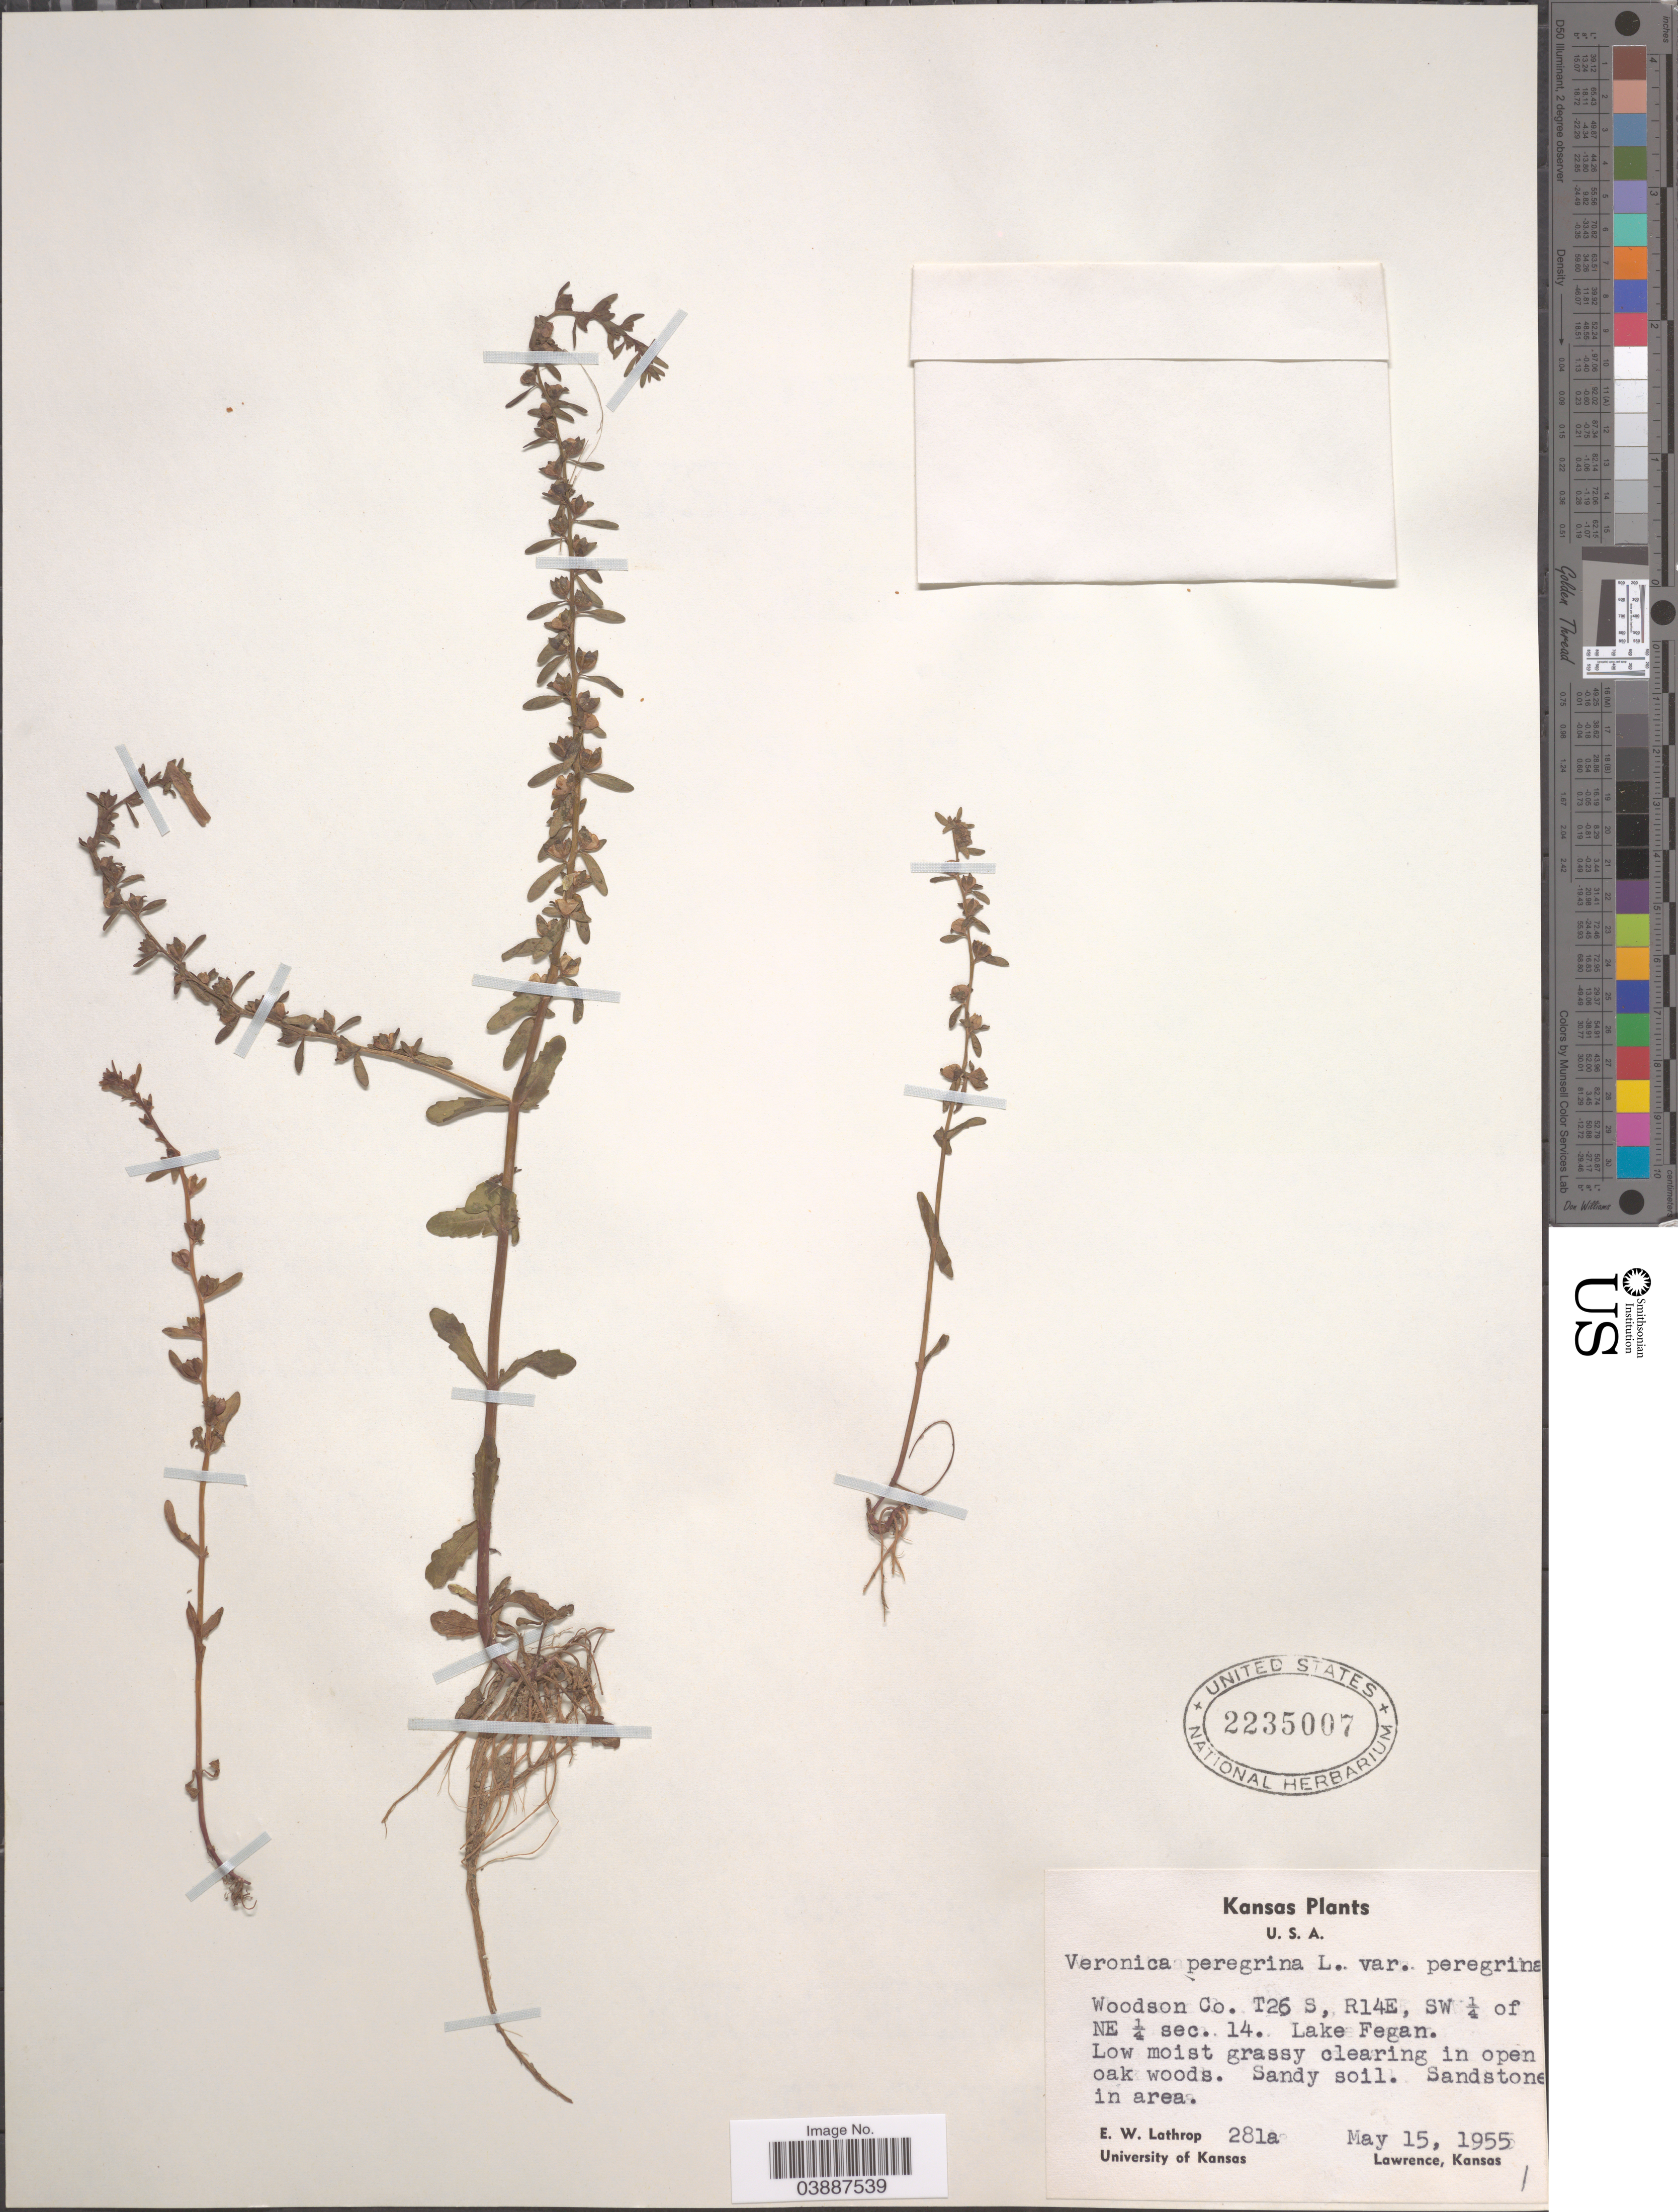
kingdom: Plantae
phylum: Tracheophyta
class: Magnoliopsida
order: Lamiales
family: Plantaginaceae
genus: Veronica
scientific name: Veronica peregrina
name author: L.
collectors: E. W. Lathrop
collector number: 281a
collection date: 1955-05-15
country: United States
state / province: Kansas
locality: Woodson Co. T26S, R14E, SW ¼ of NE ¼ sec. 14. Lake Fegan.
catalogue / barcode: US 2235007